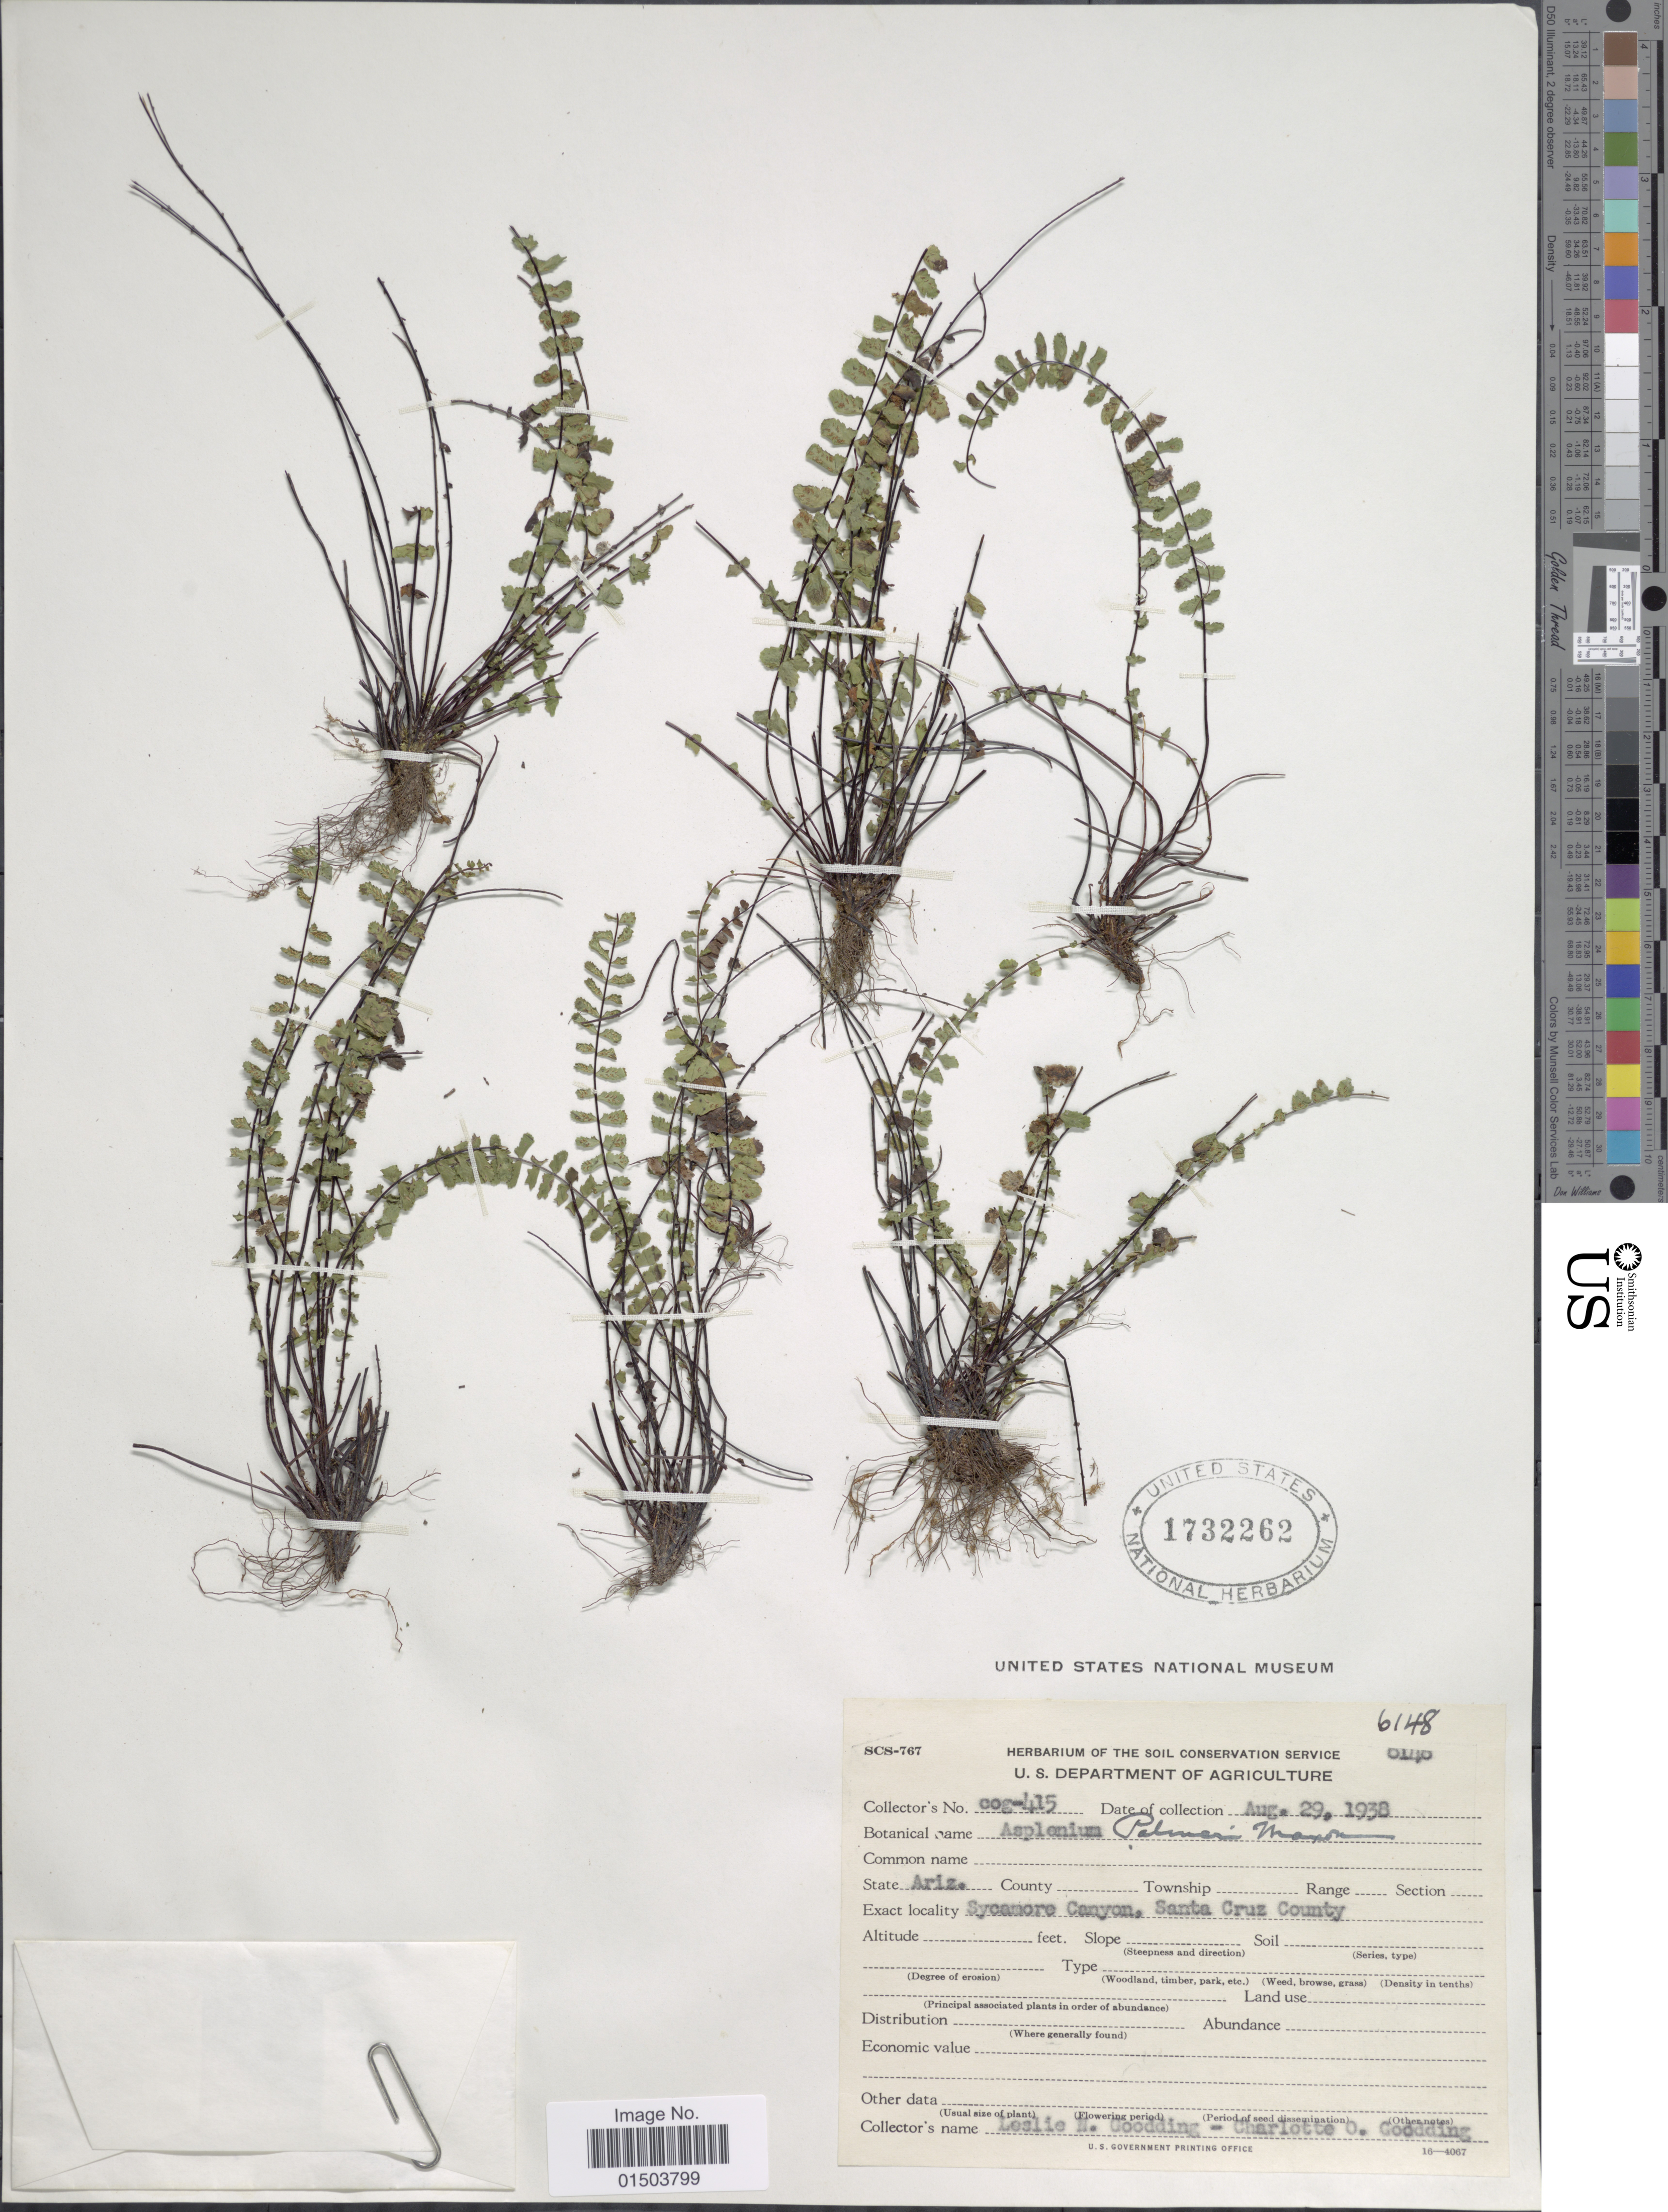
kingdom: Plantae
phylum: Tracheophyta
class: Polypodiopsida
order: Polypodiales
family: Aspleniaceae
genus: Asplenium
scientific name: Asplenium palmeri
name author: Maxon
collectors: L. N. Goodding & C. Goodding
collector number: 6148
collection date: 1938-08-29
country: United States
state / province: Arizona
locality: Sycamore Canyon, Santa Cruz County.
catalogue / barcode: US 1732262